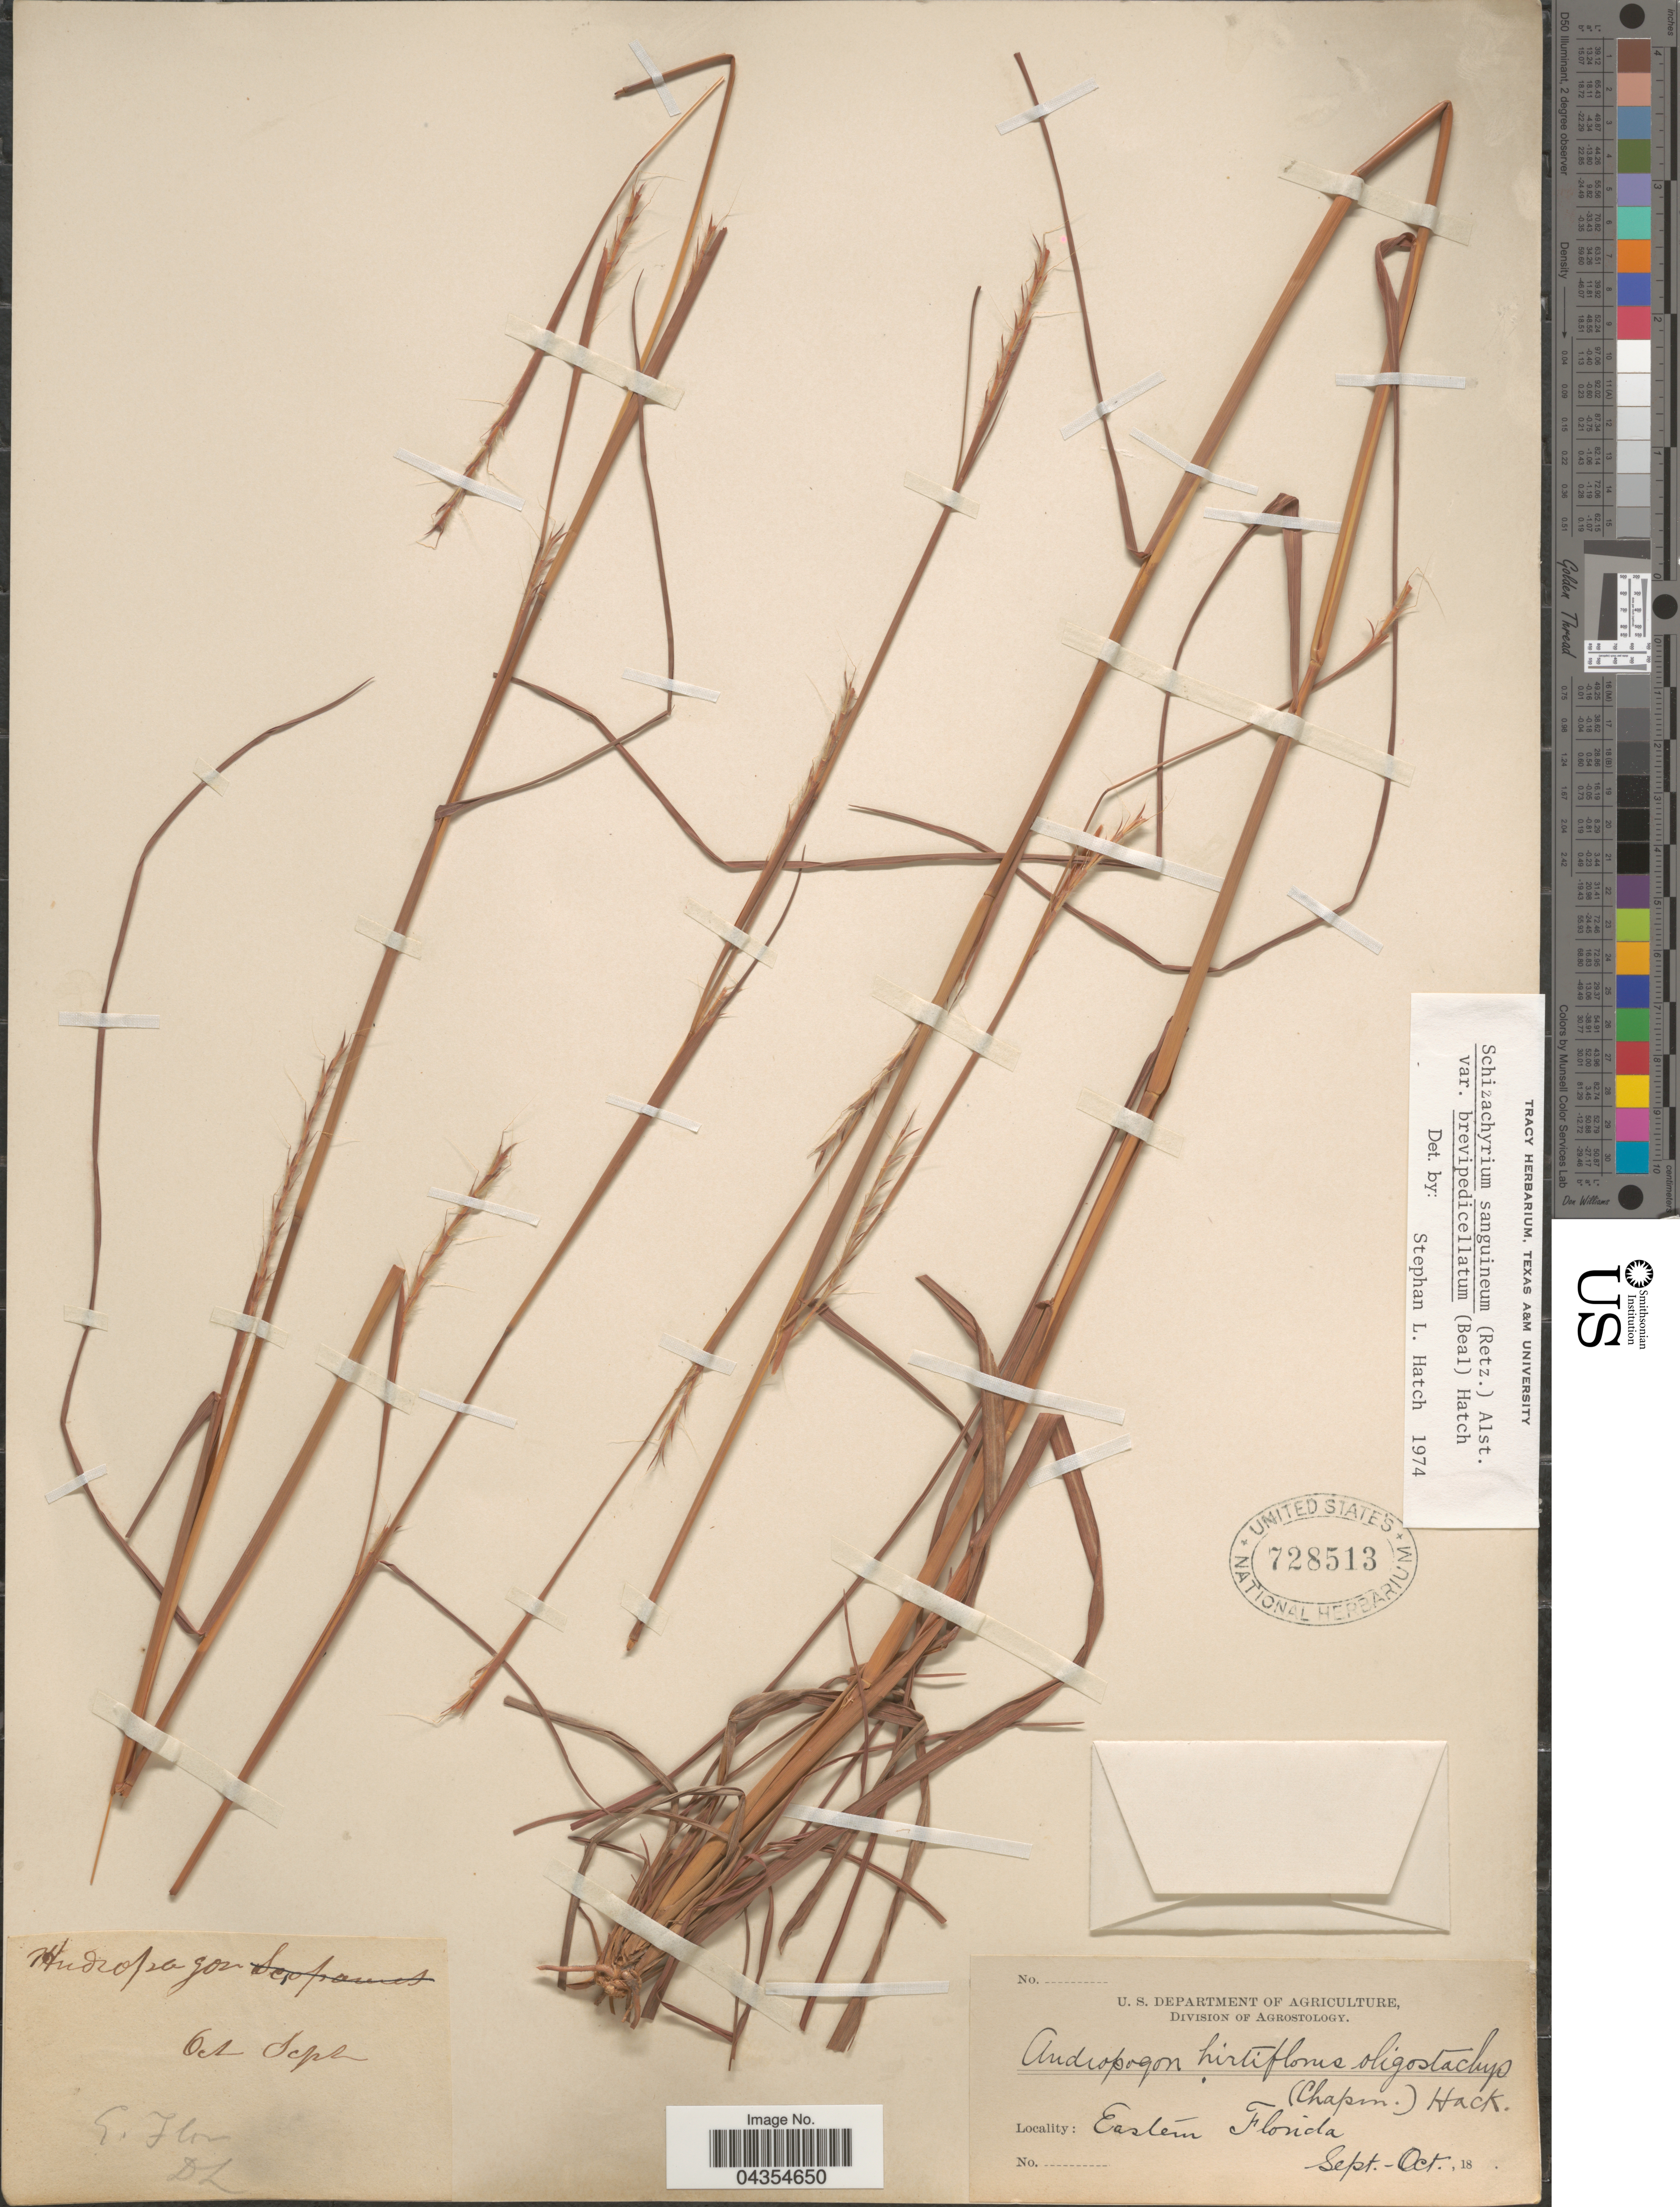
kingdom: Plantae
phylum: Tracheophyta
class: Liliopsida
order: Poales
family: Poaceae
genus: Schizachyrium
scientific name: Schizachyrium sanguineum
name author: (Retz.) Alston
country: United States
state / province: Florida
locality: Eastern Florida.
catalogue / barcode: US 728513